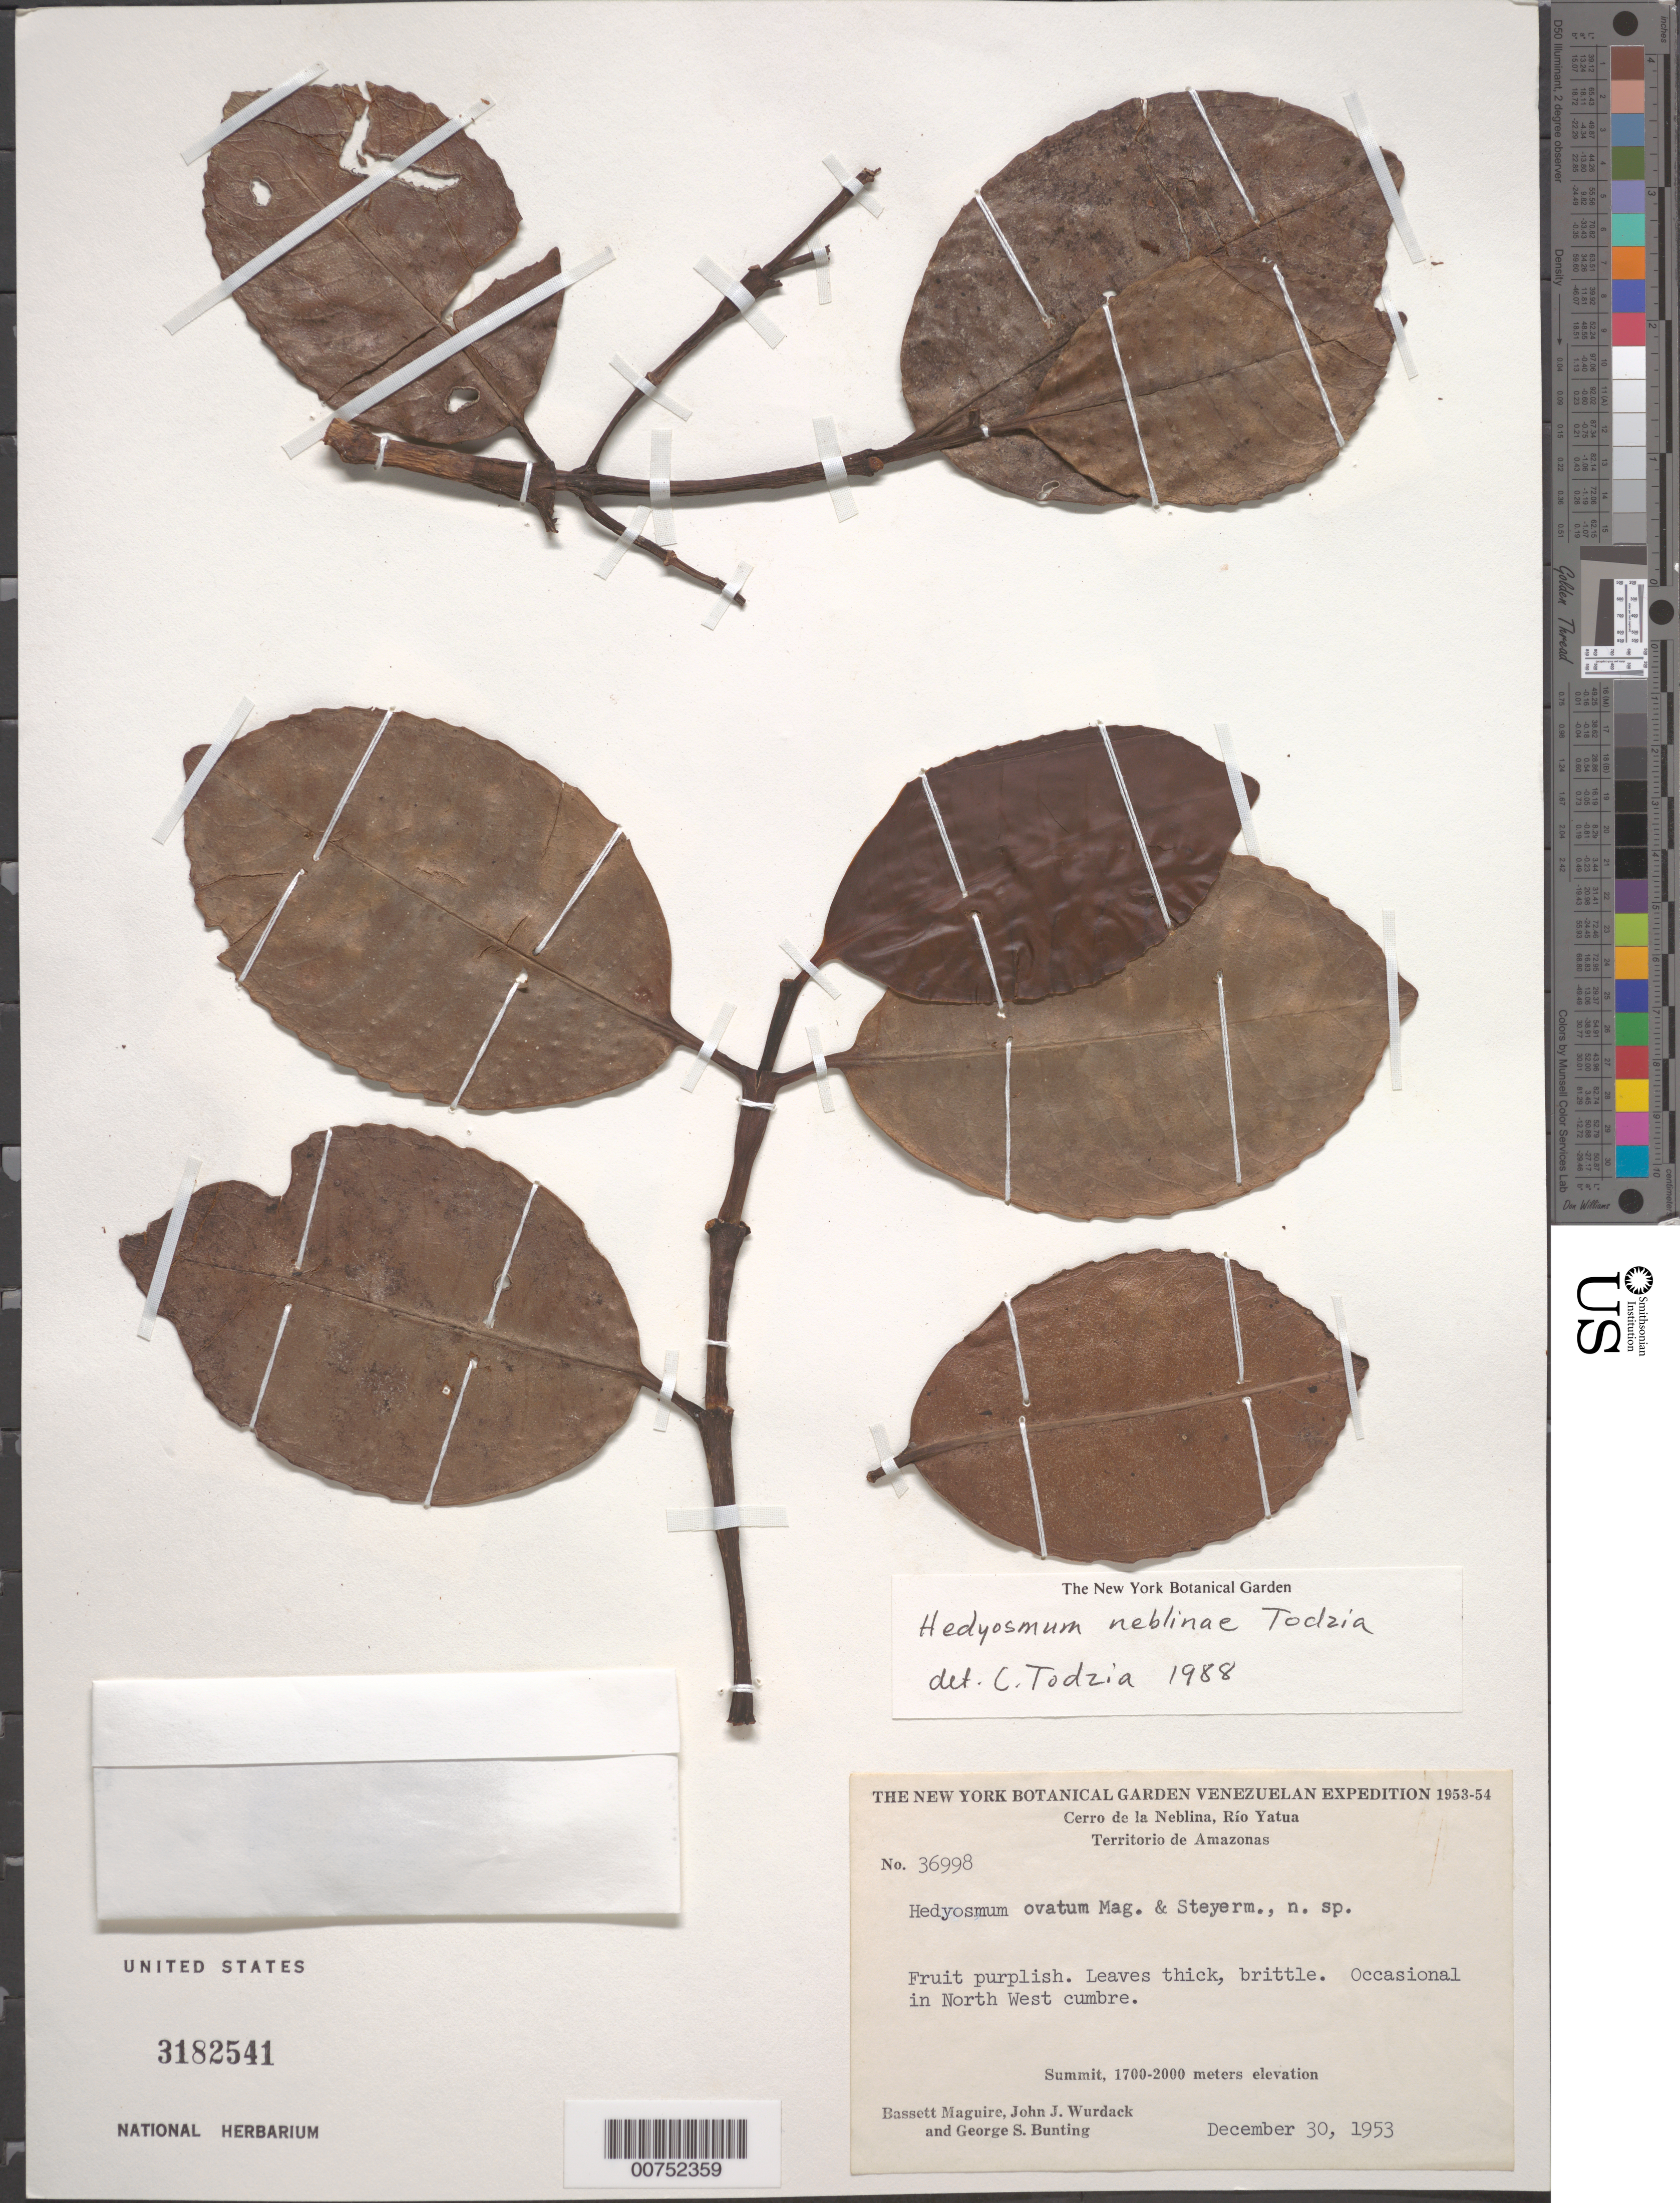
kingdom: Plantae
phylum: Tracheophyta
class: Magnoliopsida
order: Chloranthales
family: Chloranthaceae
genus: Hedyosmum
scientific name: Hedyosmum neblinae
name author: Todzia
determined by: Todzia, C. A., (TEX), University of Texas Austin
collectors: B. Maguire, J. J. Wurdack & G. S. Bunting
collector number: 36998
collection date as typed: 30-Dec-53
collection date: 1953-12-30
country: Venezuela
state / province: Amazonas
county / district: Río Negro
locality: Cerro de la Neblina, Río Yatua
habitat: Northwest cumbre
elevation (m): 1700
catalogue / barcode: US 3182541